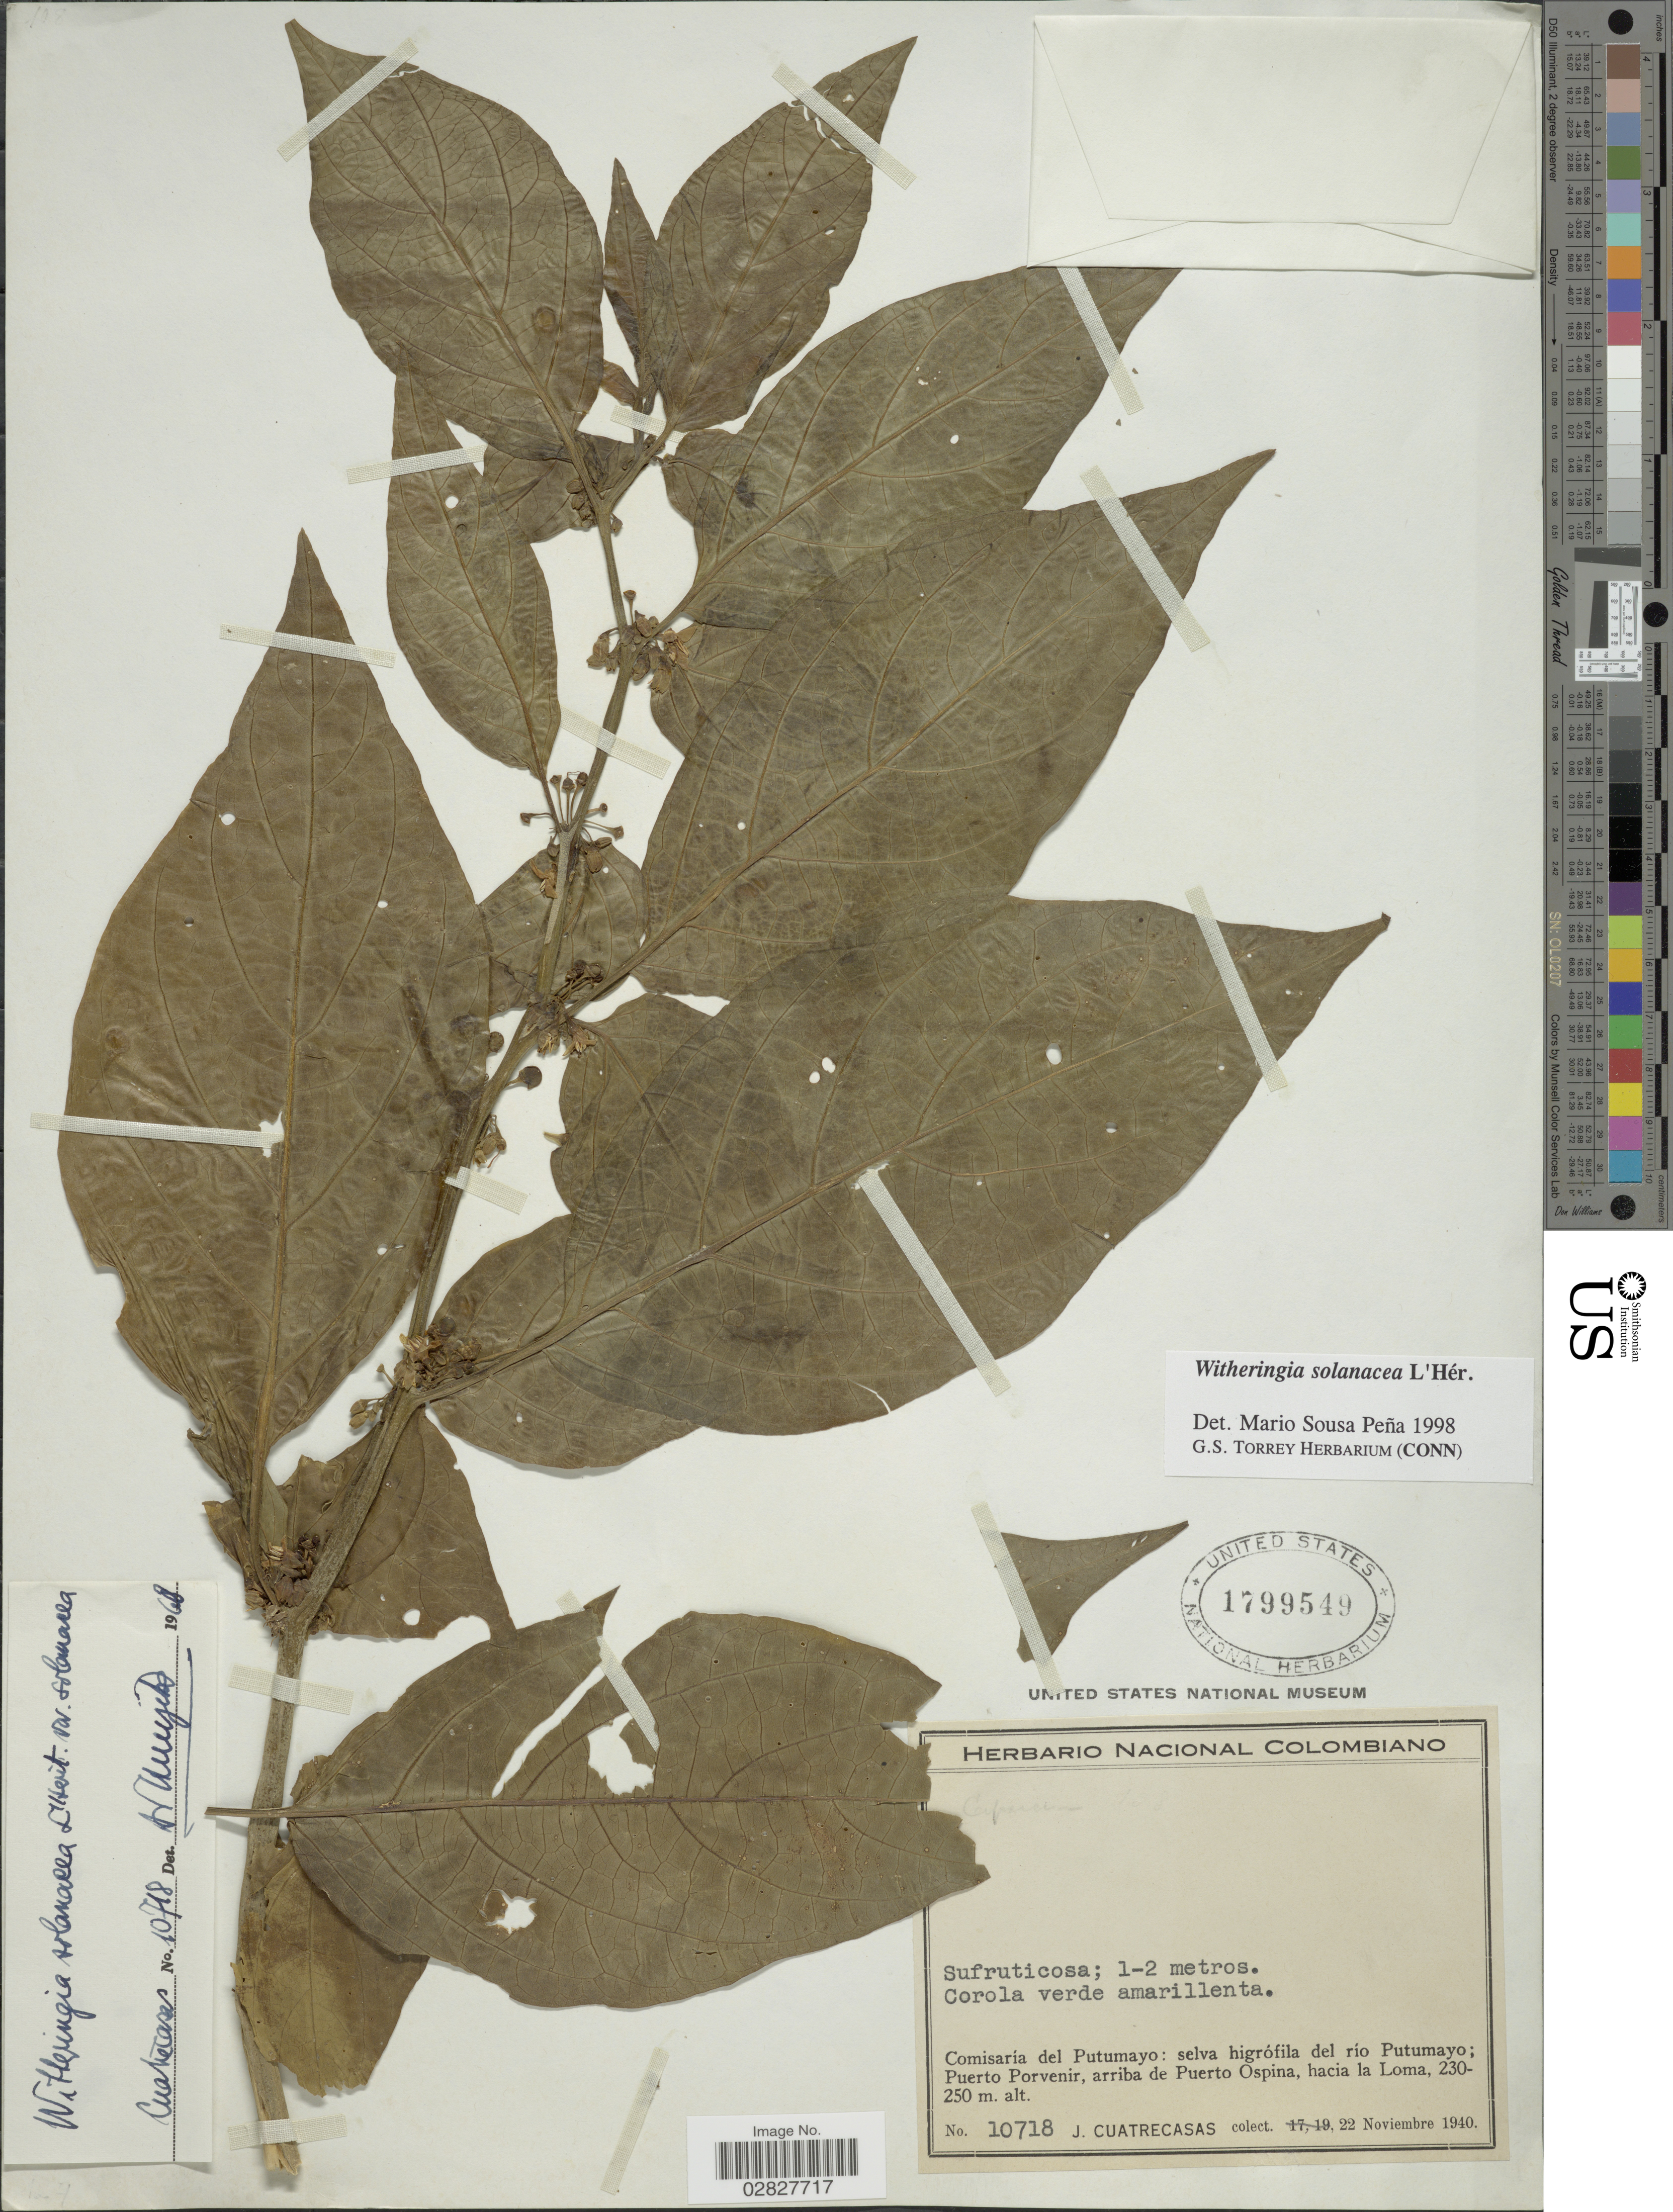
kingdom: Plantae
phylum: Tracheophyta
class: Magnoliopsida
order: Solanales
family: Solanaceae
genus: Witheringia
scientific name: Witheringia solanacea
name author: L'Hér.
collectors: J. Cuatrecasas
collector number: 10718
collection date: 1940-11-22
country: Colombia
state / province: Putumayo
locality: Comisaría del Putumayo: selva higrófila del río Putumayo; Puerto Porvenir, arriba de Puerto Ospina, hacia la Loma.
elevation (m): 230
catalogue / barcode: US 1799549